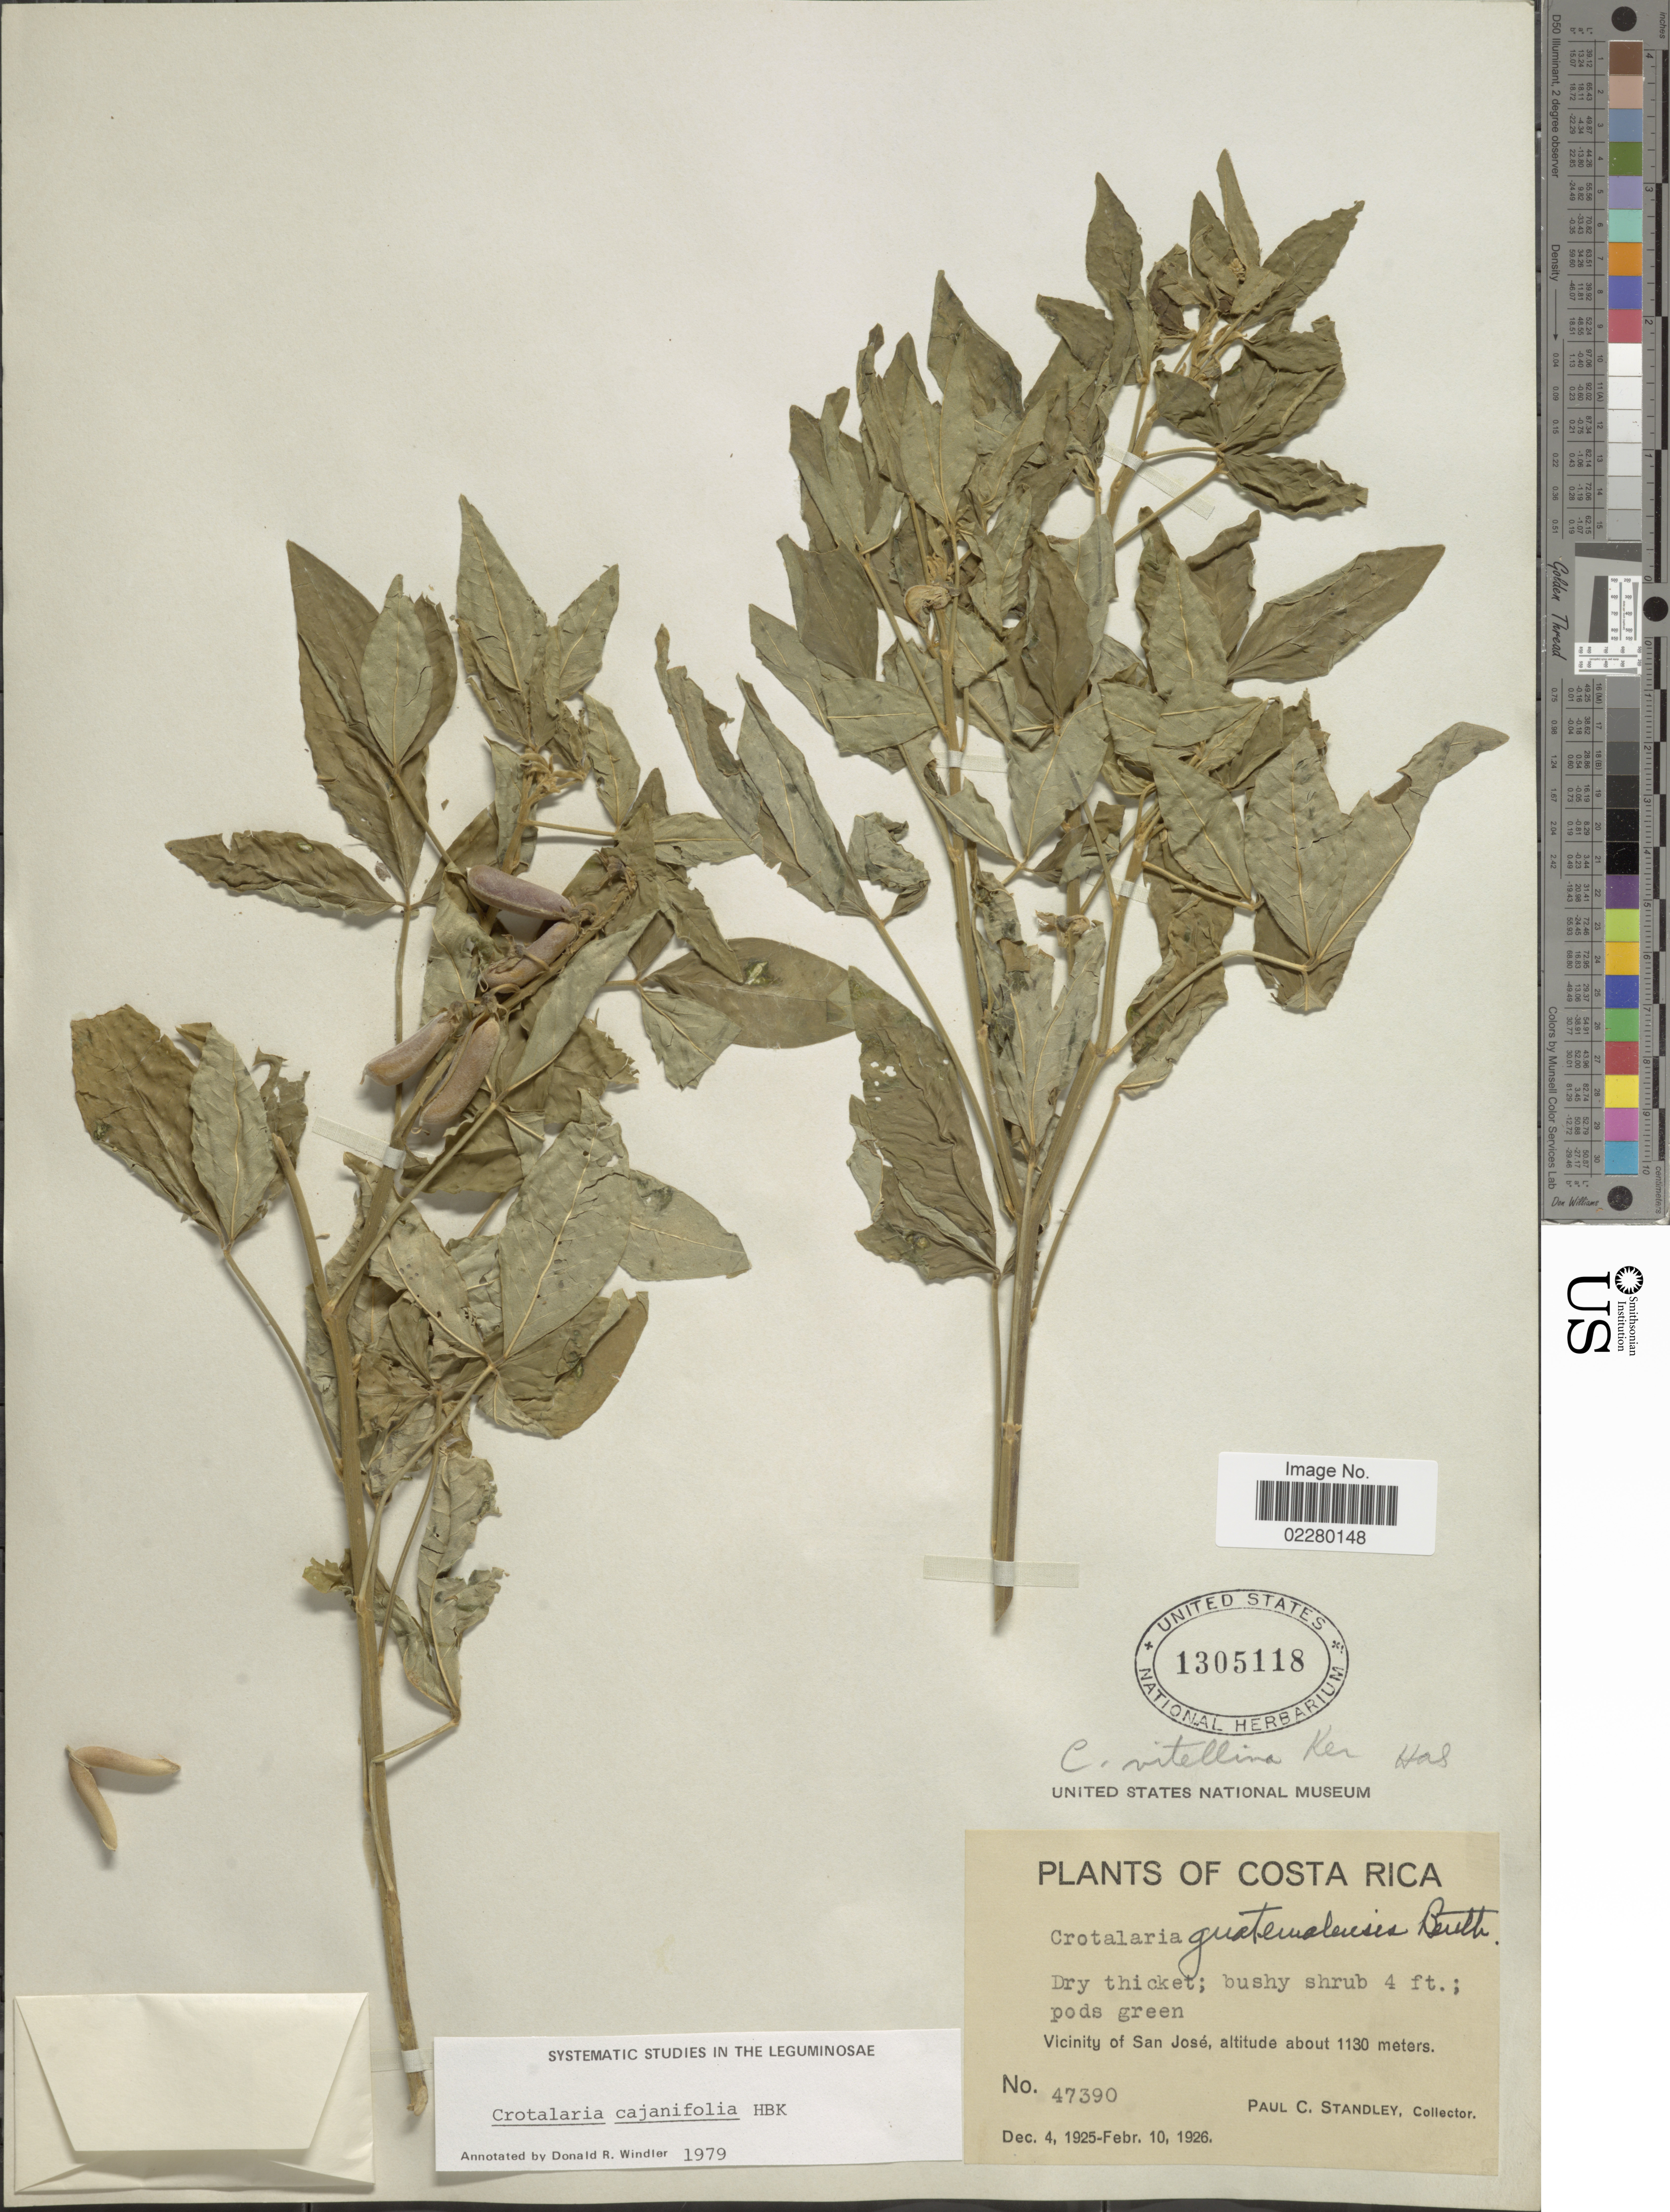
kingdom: Plantae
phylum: Tracheophyta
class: Magnoliopsida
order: Fabales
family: Fabaceae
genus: Crotalaria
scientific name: Crotalaria cajanifolia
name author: Kunth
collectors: P. C. Standley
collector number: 47390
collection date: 1925-12-04/1926-02-10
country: Costa Rica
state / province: San José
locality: Vicinity of San José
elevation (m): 1130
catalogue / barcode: US 1305118